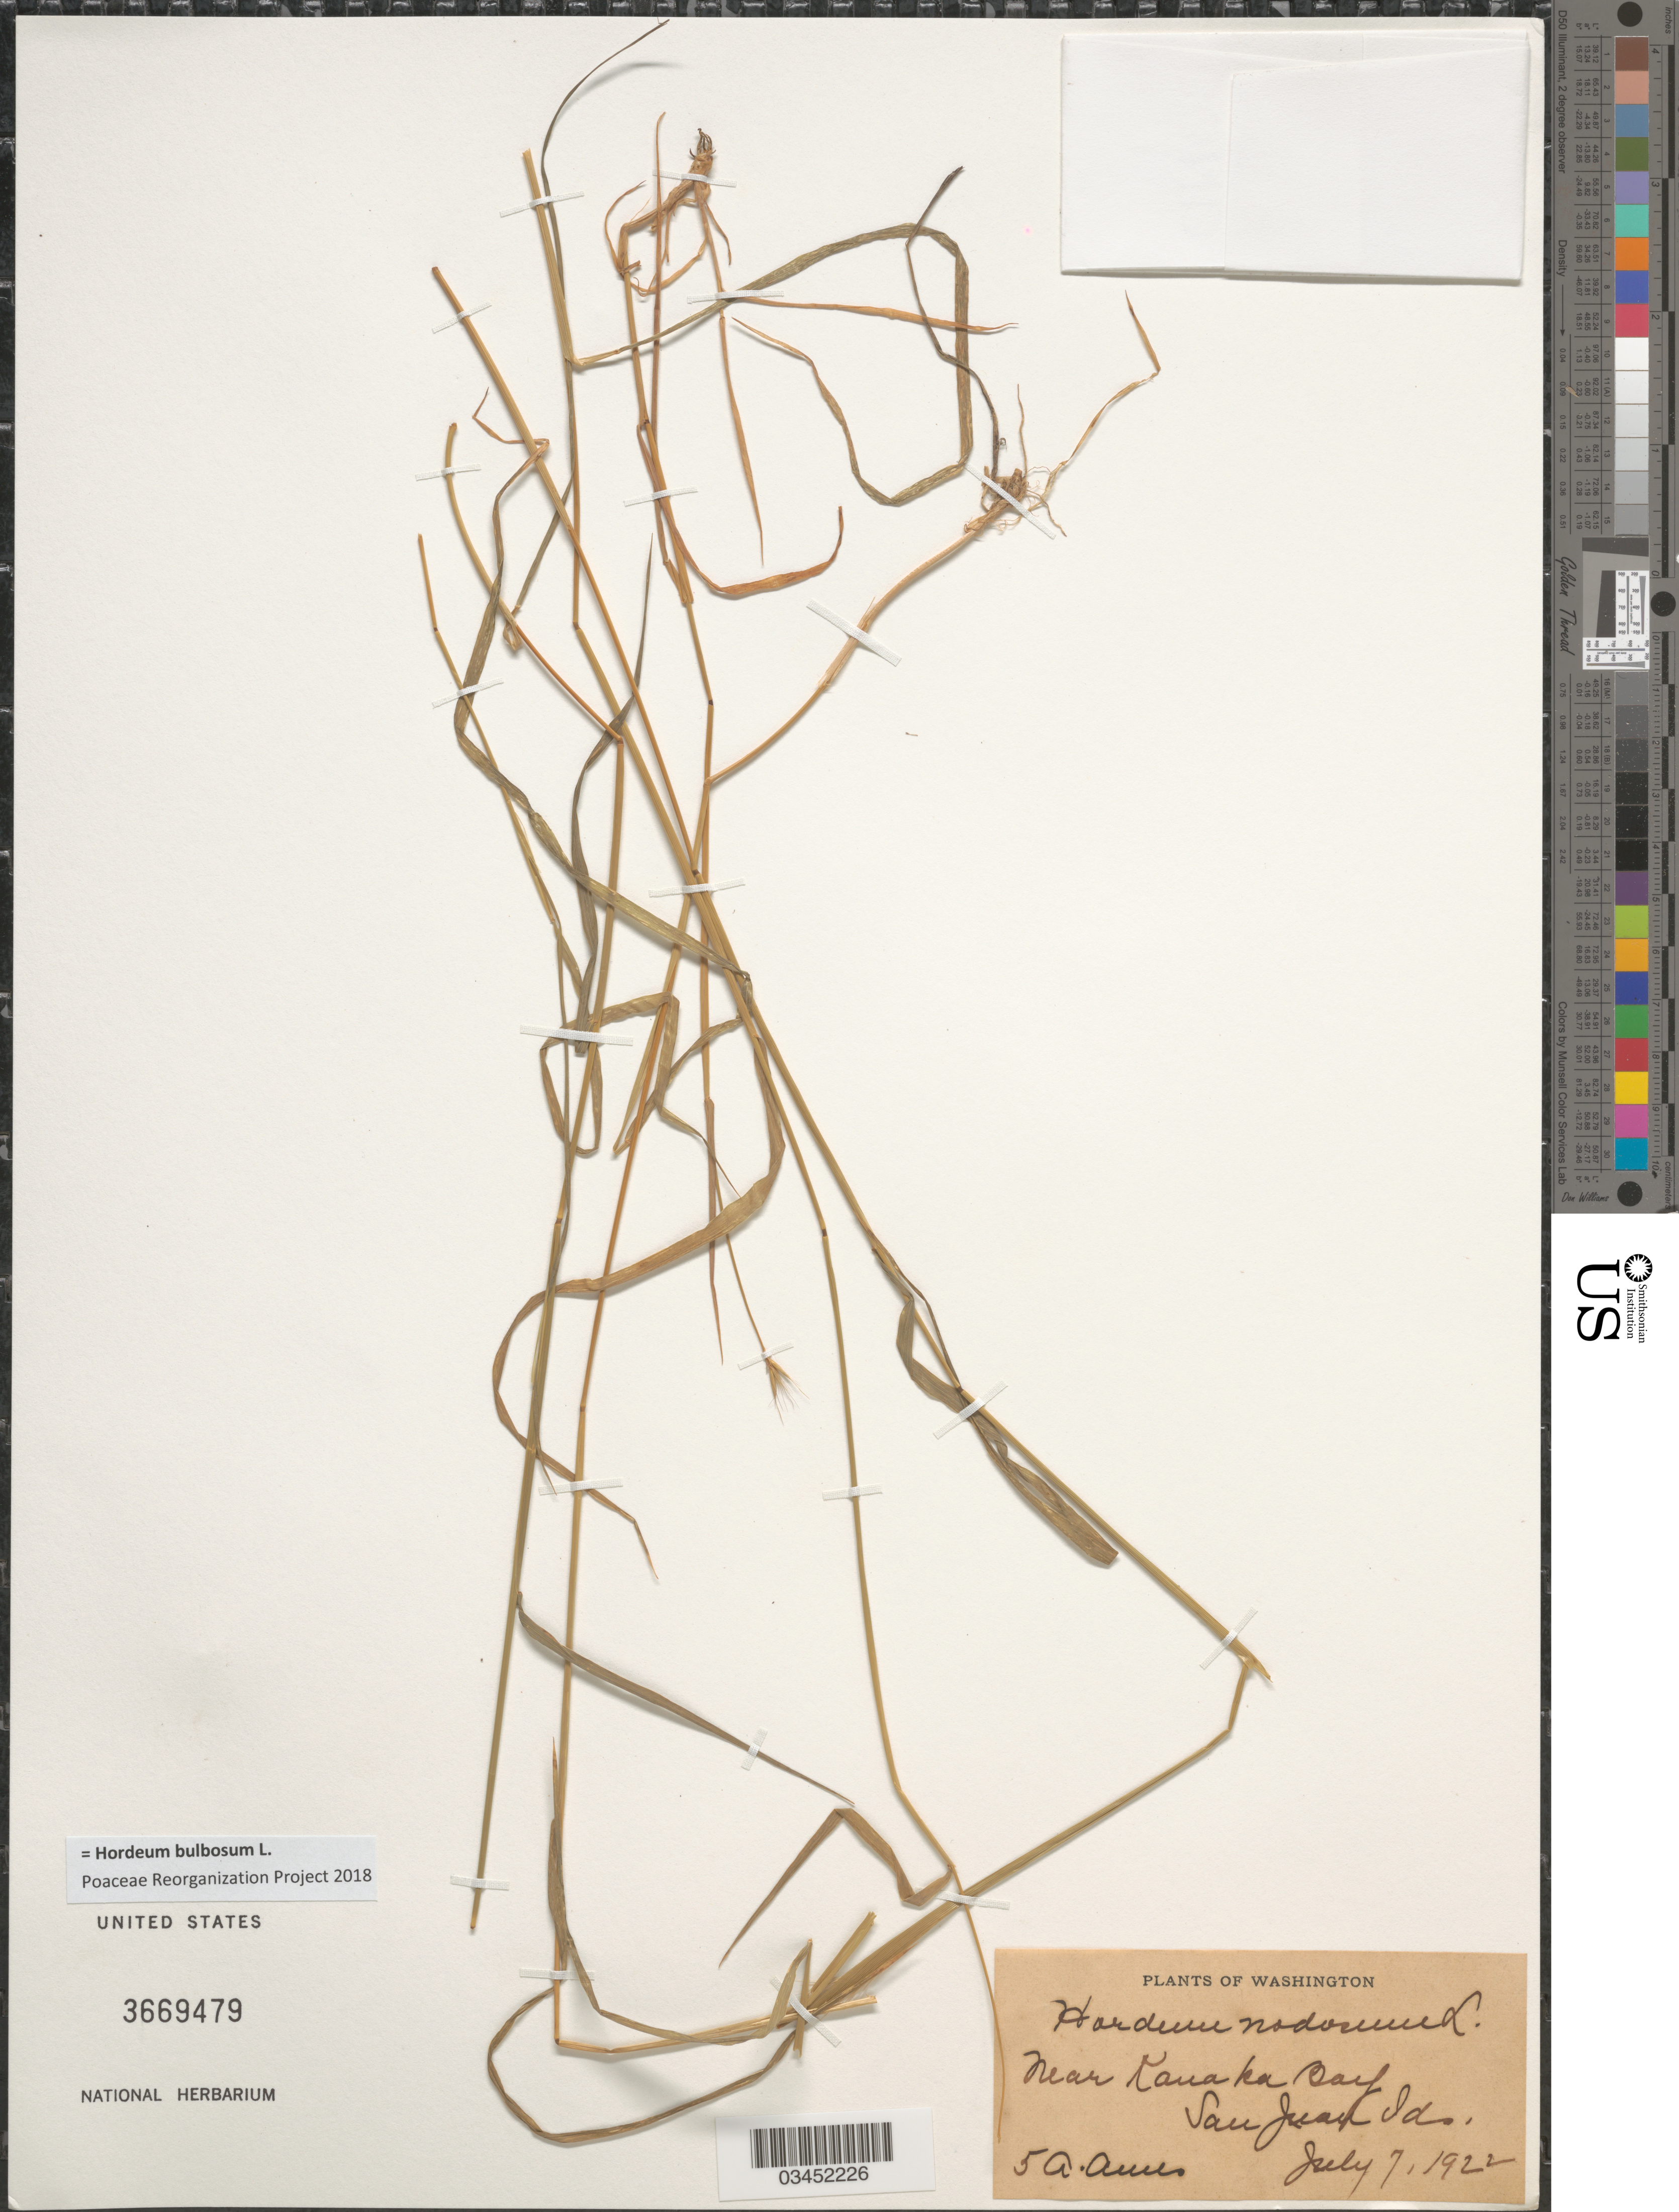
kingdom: Plantae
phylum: Tracheophyta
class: Liliopsida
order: Poales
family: Poaceae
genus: Hordeum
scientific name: Hordeum bulbosum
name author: L.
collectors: A. Ames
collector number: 5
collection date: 1922-07-07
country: United States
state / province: Washington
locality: Near Kanaka Bay. San Juan Ids.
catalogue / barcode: US 3669479